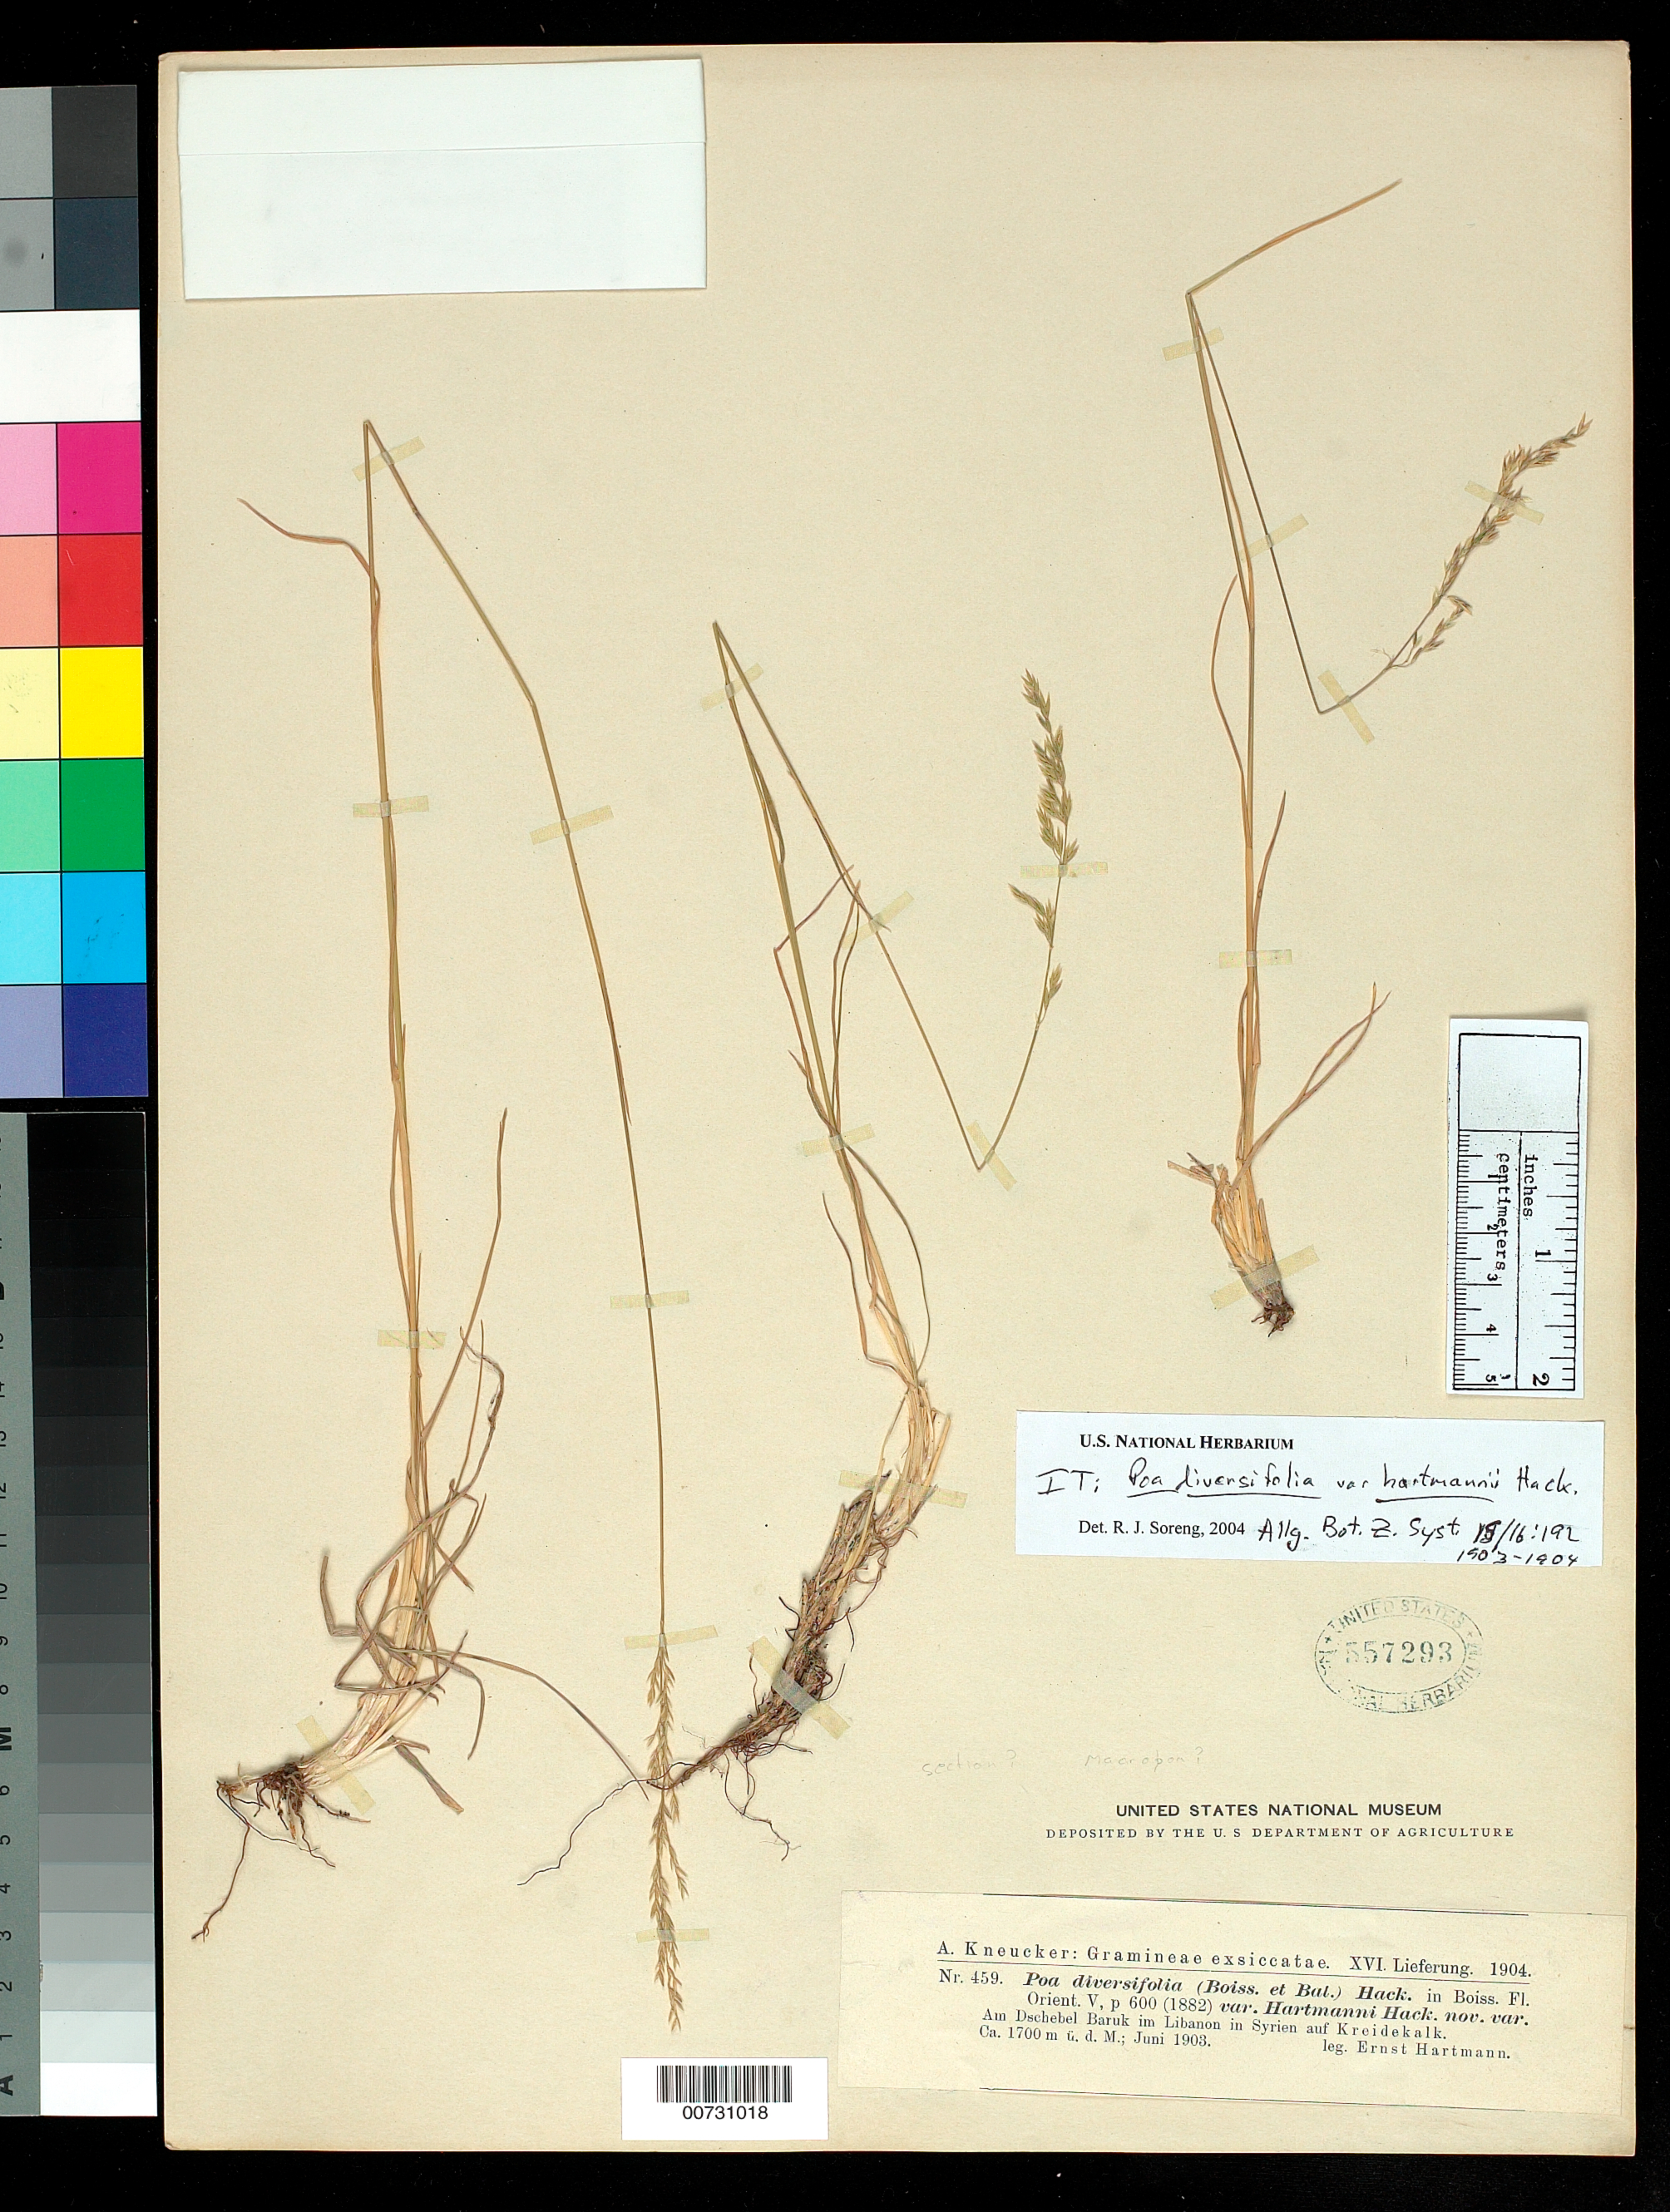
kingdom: Plantae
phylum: Tracheophyta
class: Liliopsida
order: Poales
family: Poaceae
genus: Poa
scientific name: Poa diversifolia var. hartmannii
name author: Hack.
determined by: Soreng, Robert J., Research Associate (BOT), Smithsonian Institution - National Museum of Natural History (UNITED STATES)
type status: Isotype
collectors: E. Hartmann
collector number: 459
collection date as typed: Jun 1903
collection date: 1903-06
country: Lebanon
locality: Am Dschebel Baruk im Libanon in Syrien auf Kreidekalk.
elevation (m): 1700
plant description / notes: A. Kneucker: Gram. excicat. XVI. Lieferung. 1904.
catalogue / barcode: US 557293